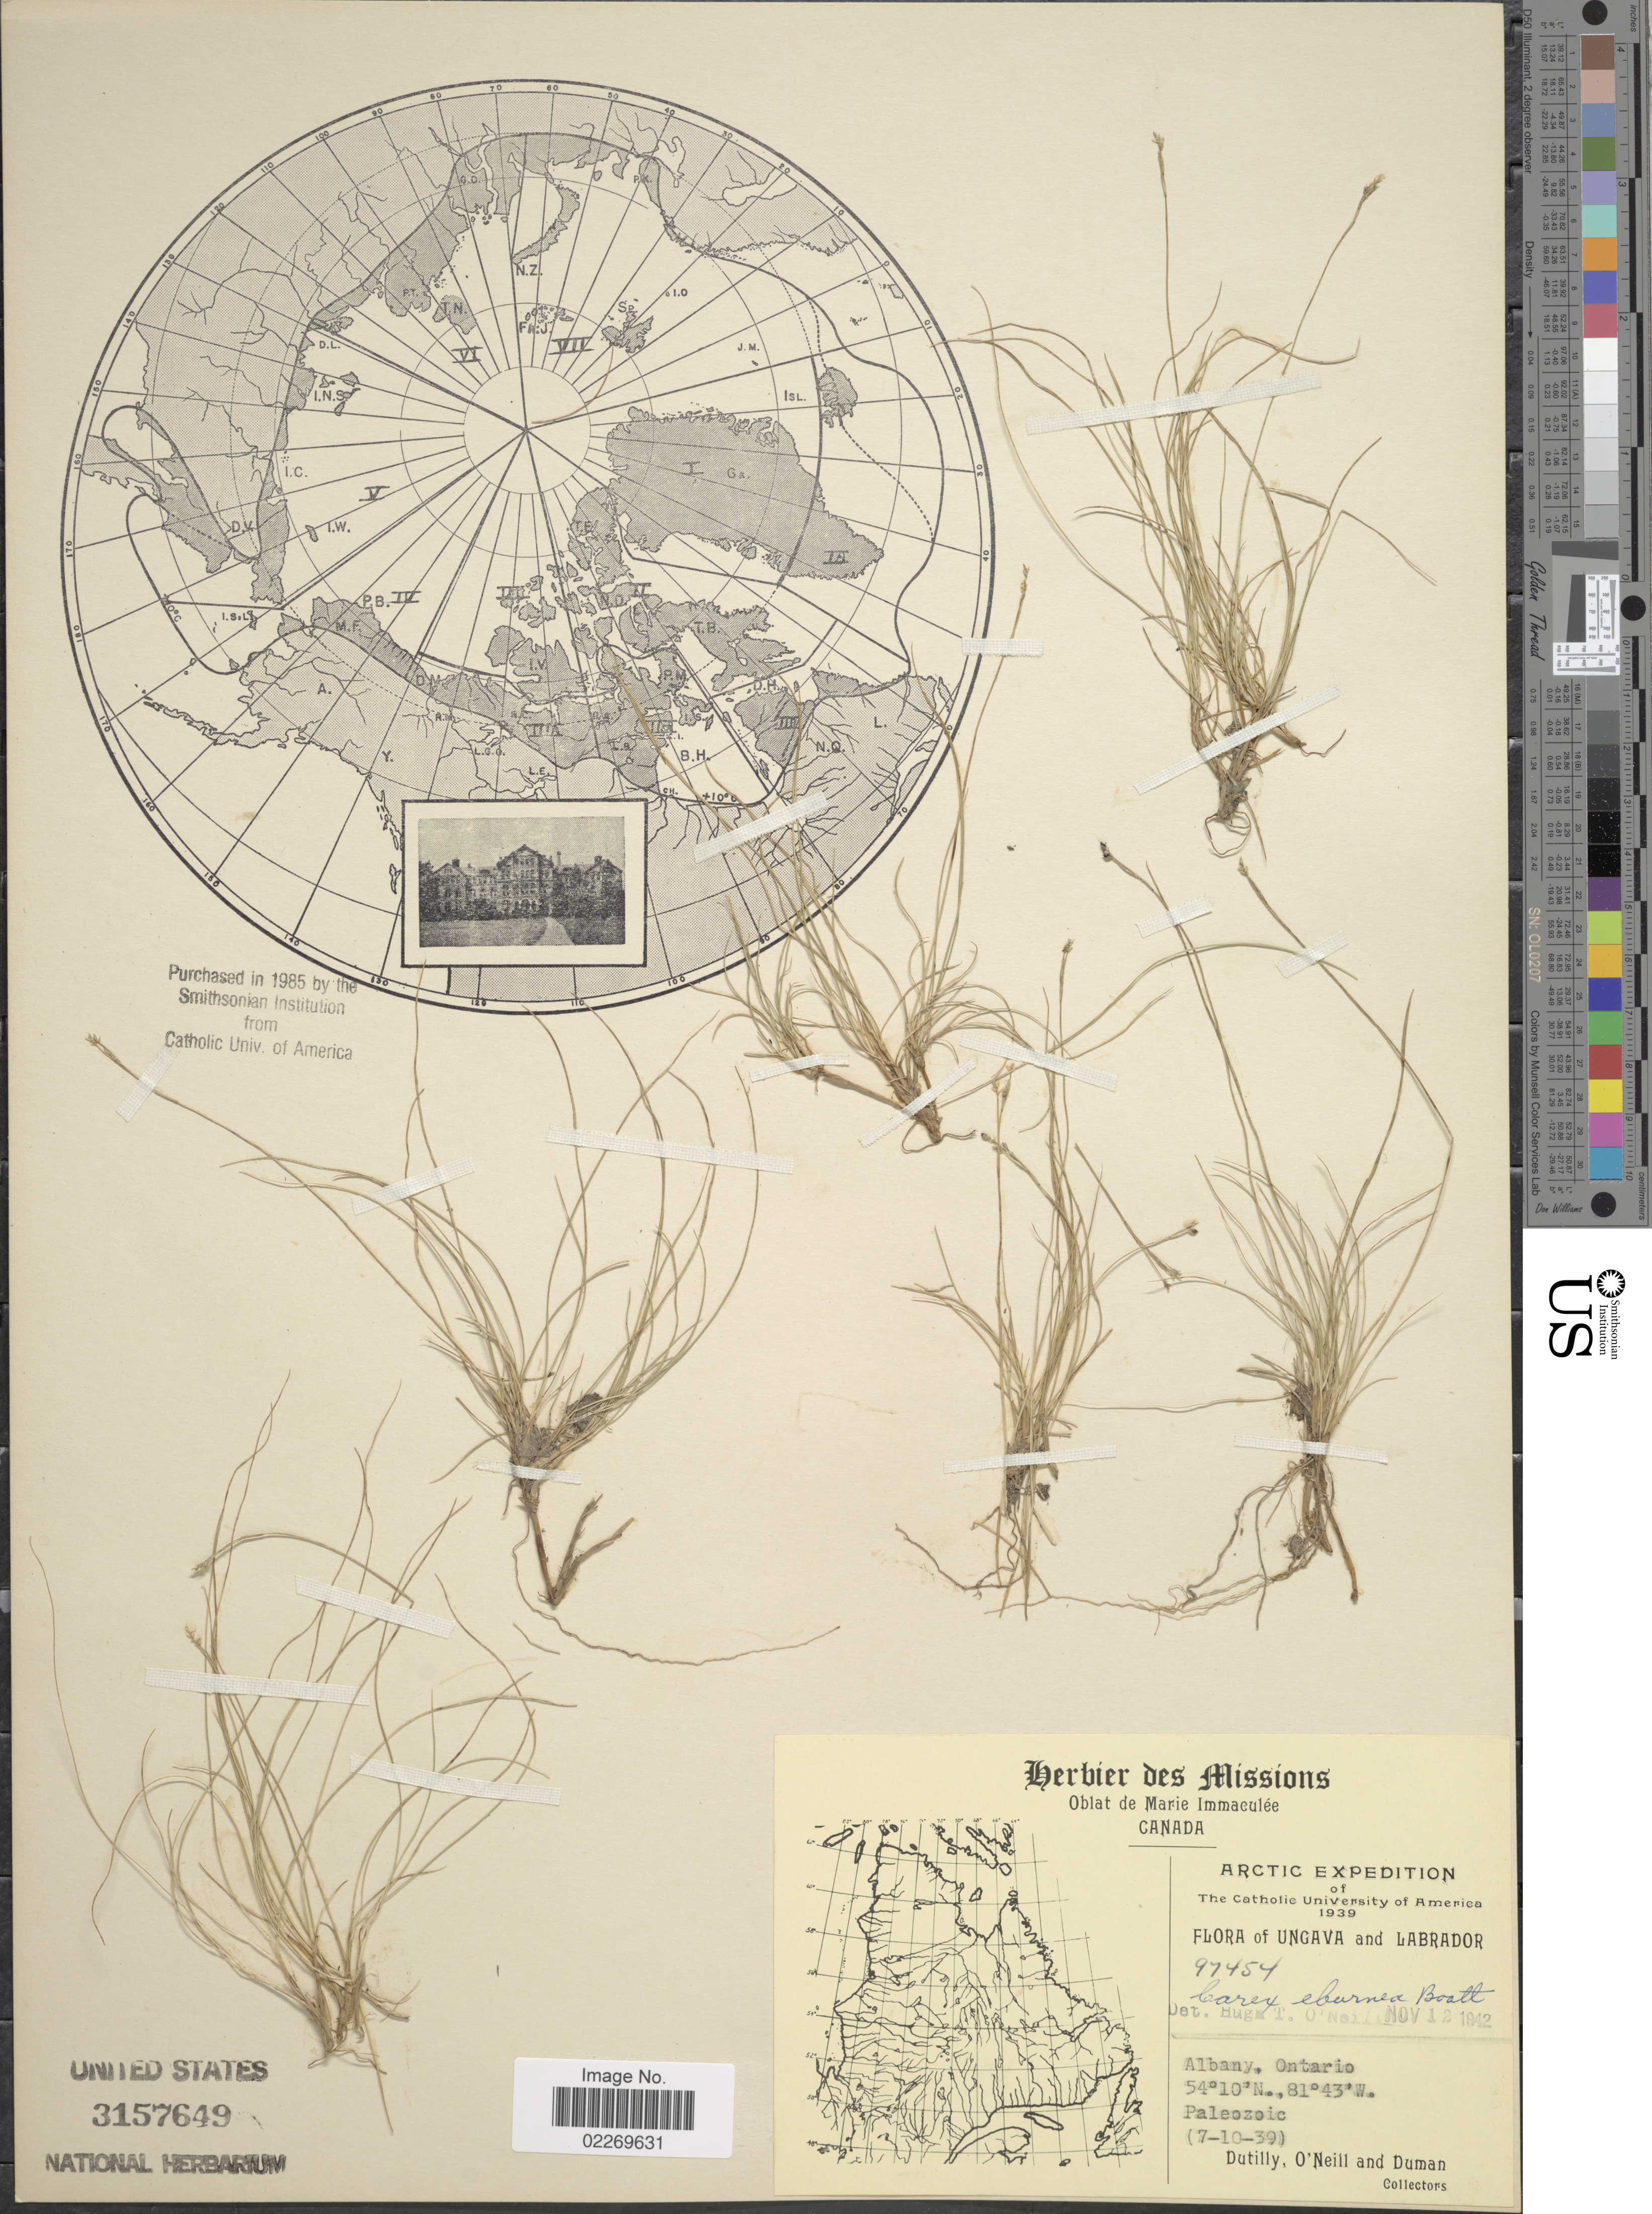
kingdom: Plantae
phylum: Tracheophyta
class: Liliopsida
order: Poales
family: Cyperaceae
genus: Carex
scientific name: Carex eburnea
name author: Boott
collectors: -. Dutilly, O' Neill & -. Duman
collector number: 97454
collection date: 1939-07-10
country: Canada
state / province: Ontario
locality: Ungava and Labrador, Albany.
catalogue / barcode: US 3157649